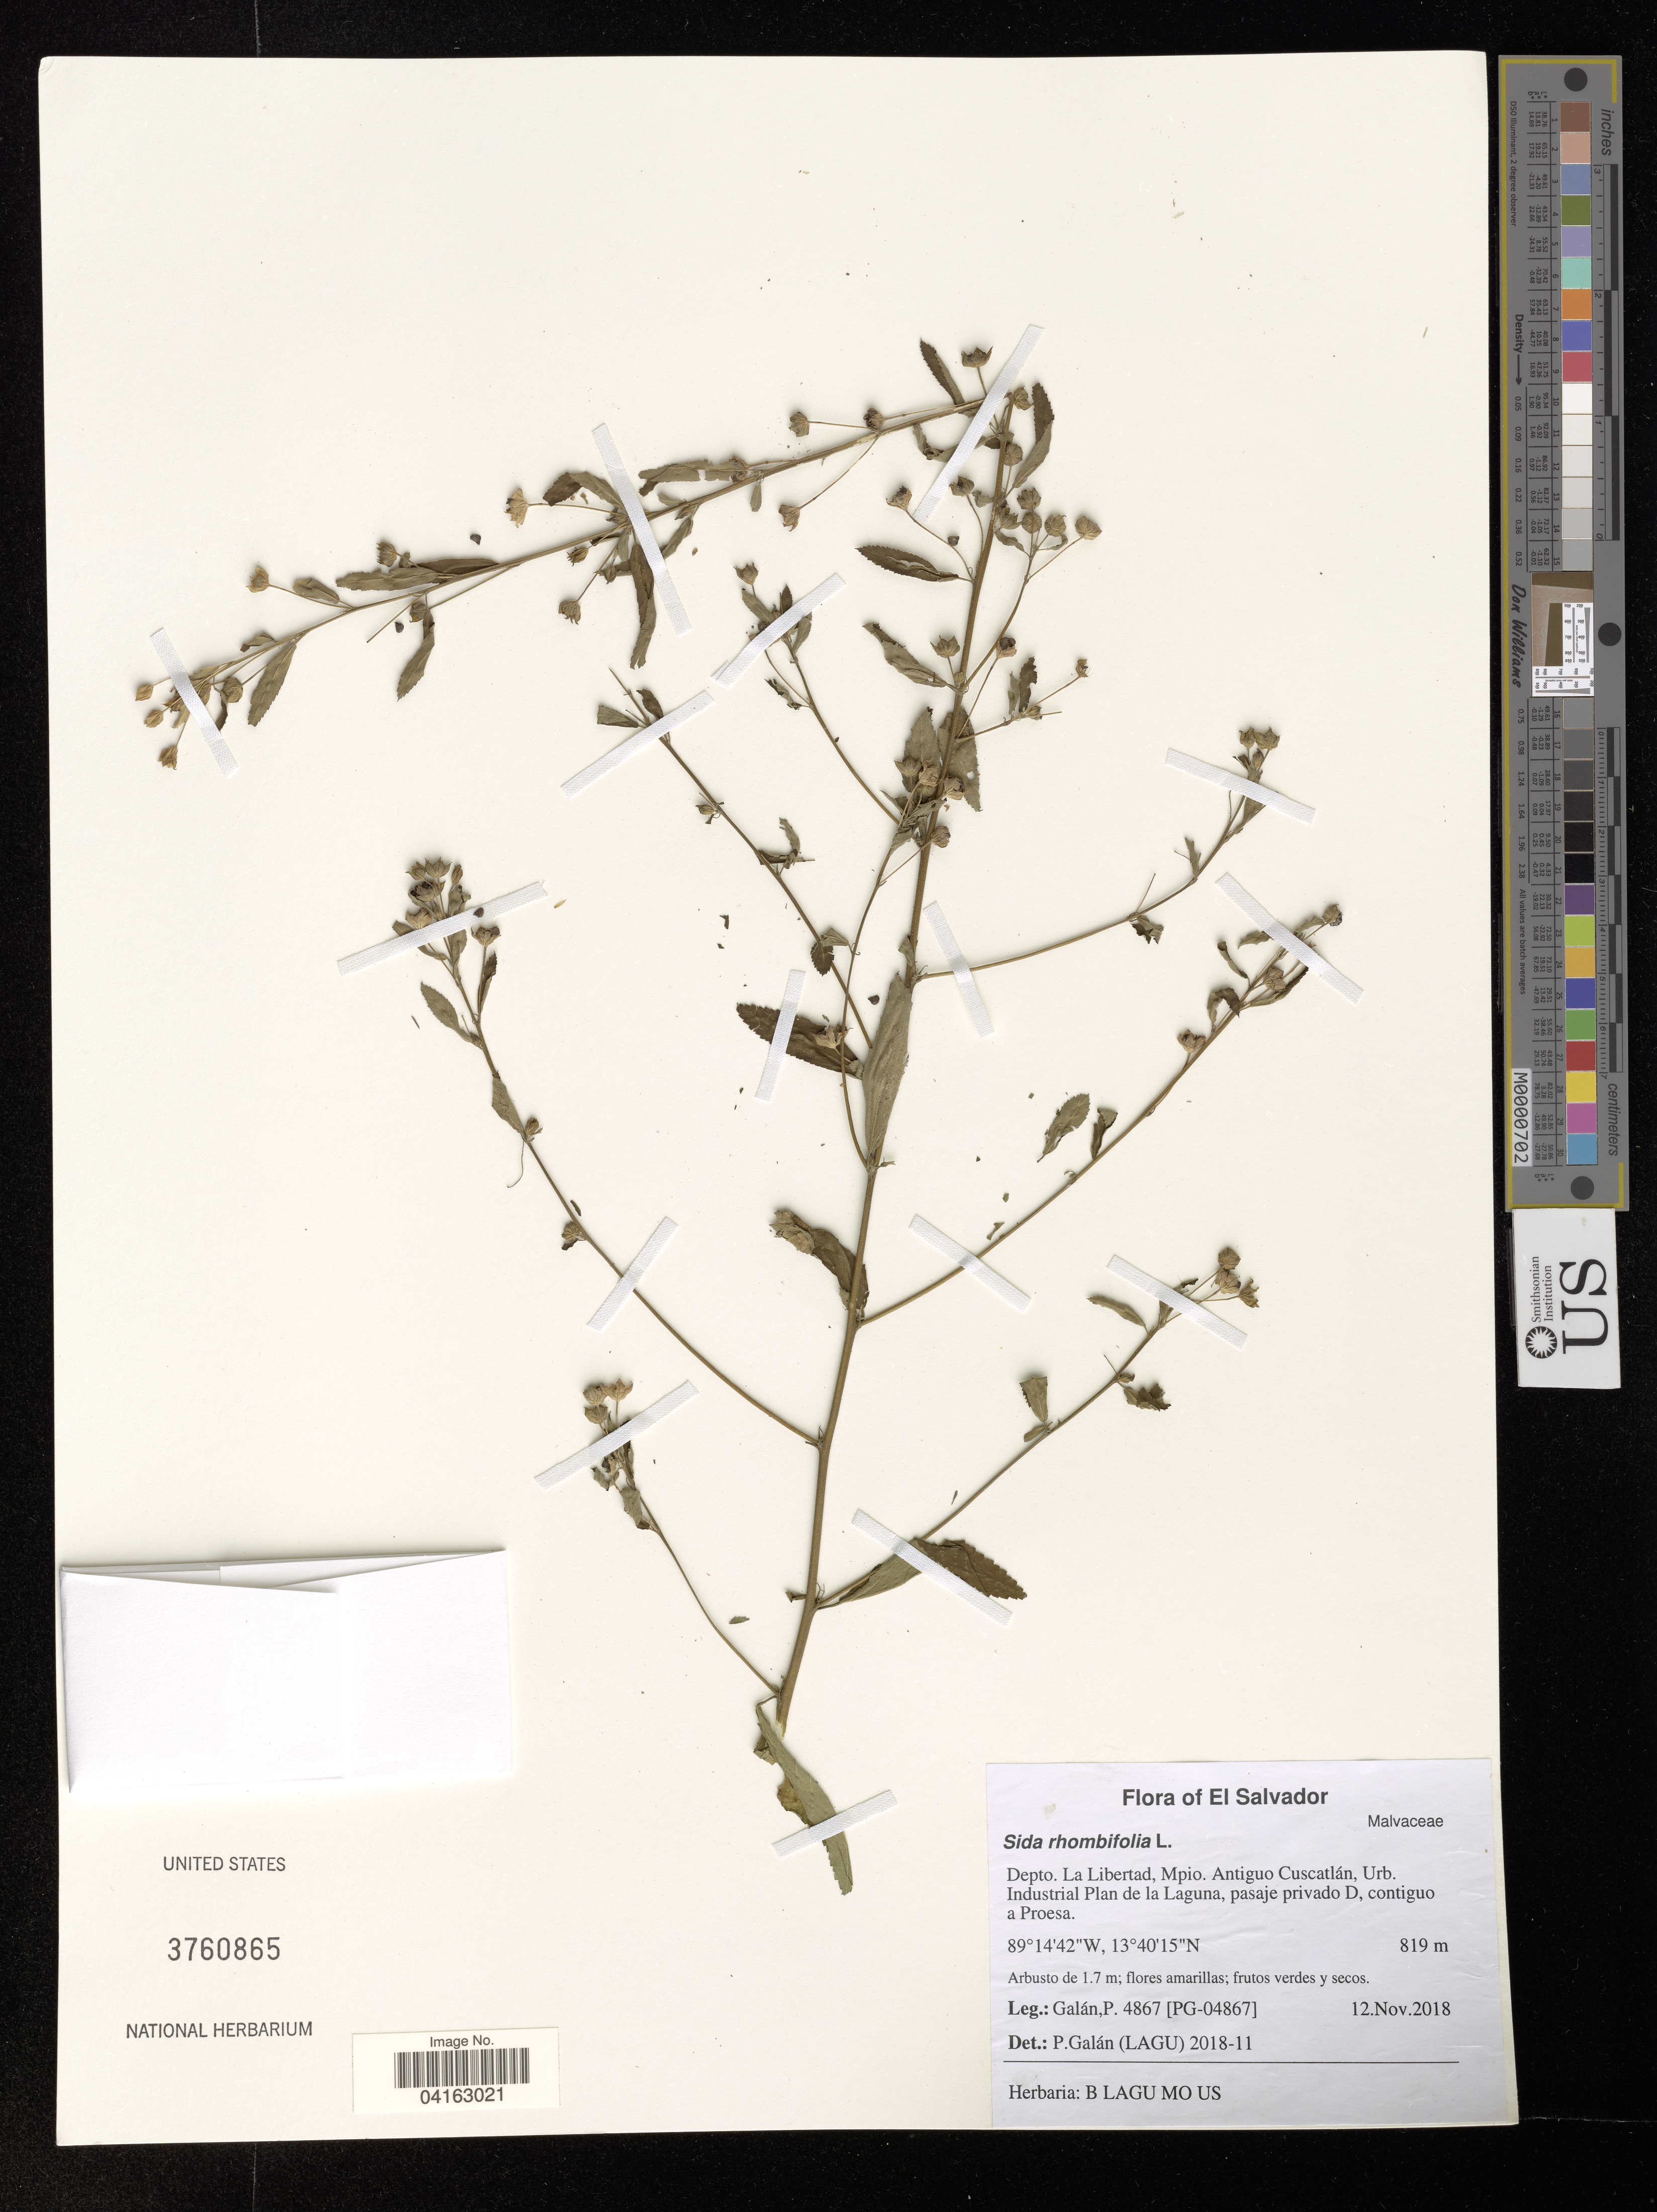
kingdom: Plantae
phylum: Tracheophyta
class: Magnoliopsida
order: Malvales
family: Malvaceae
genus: Sida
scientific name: Sida rhombifolia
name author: L.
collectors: P. Galan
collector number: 4867 / [PG-04867]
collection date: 2018-11-12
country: El Salvador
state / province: La Libertad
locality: Depto. La Libertad, Mpio. Antiguo Cuscatlán, Urb. Industrial Plan de la Laguna, pasaje privado D, contiguo a Proesa.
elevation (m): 819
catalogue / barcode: US 3760865